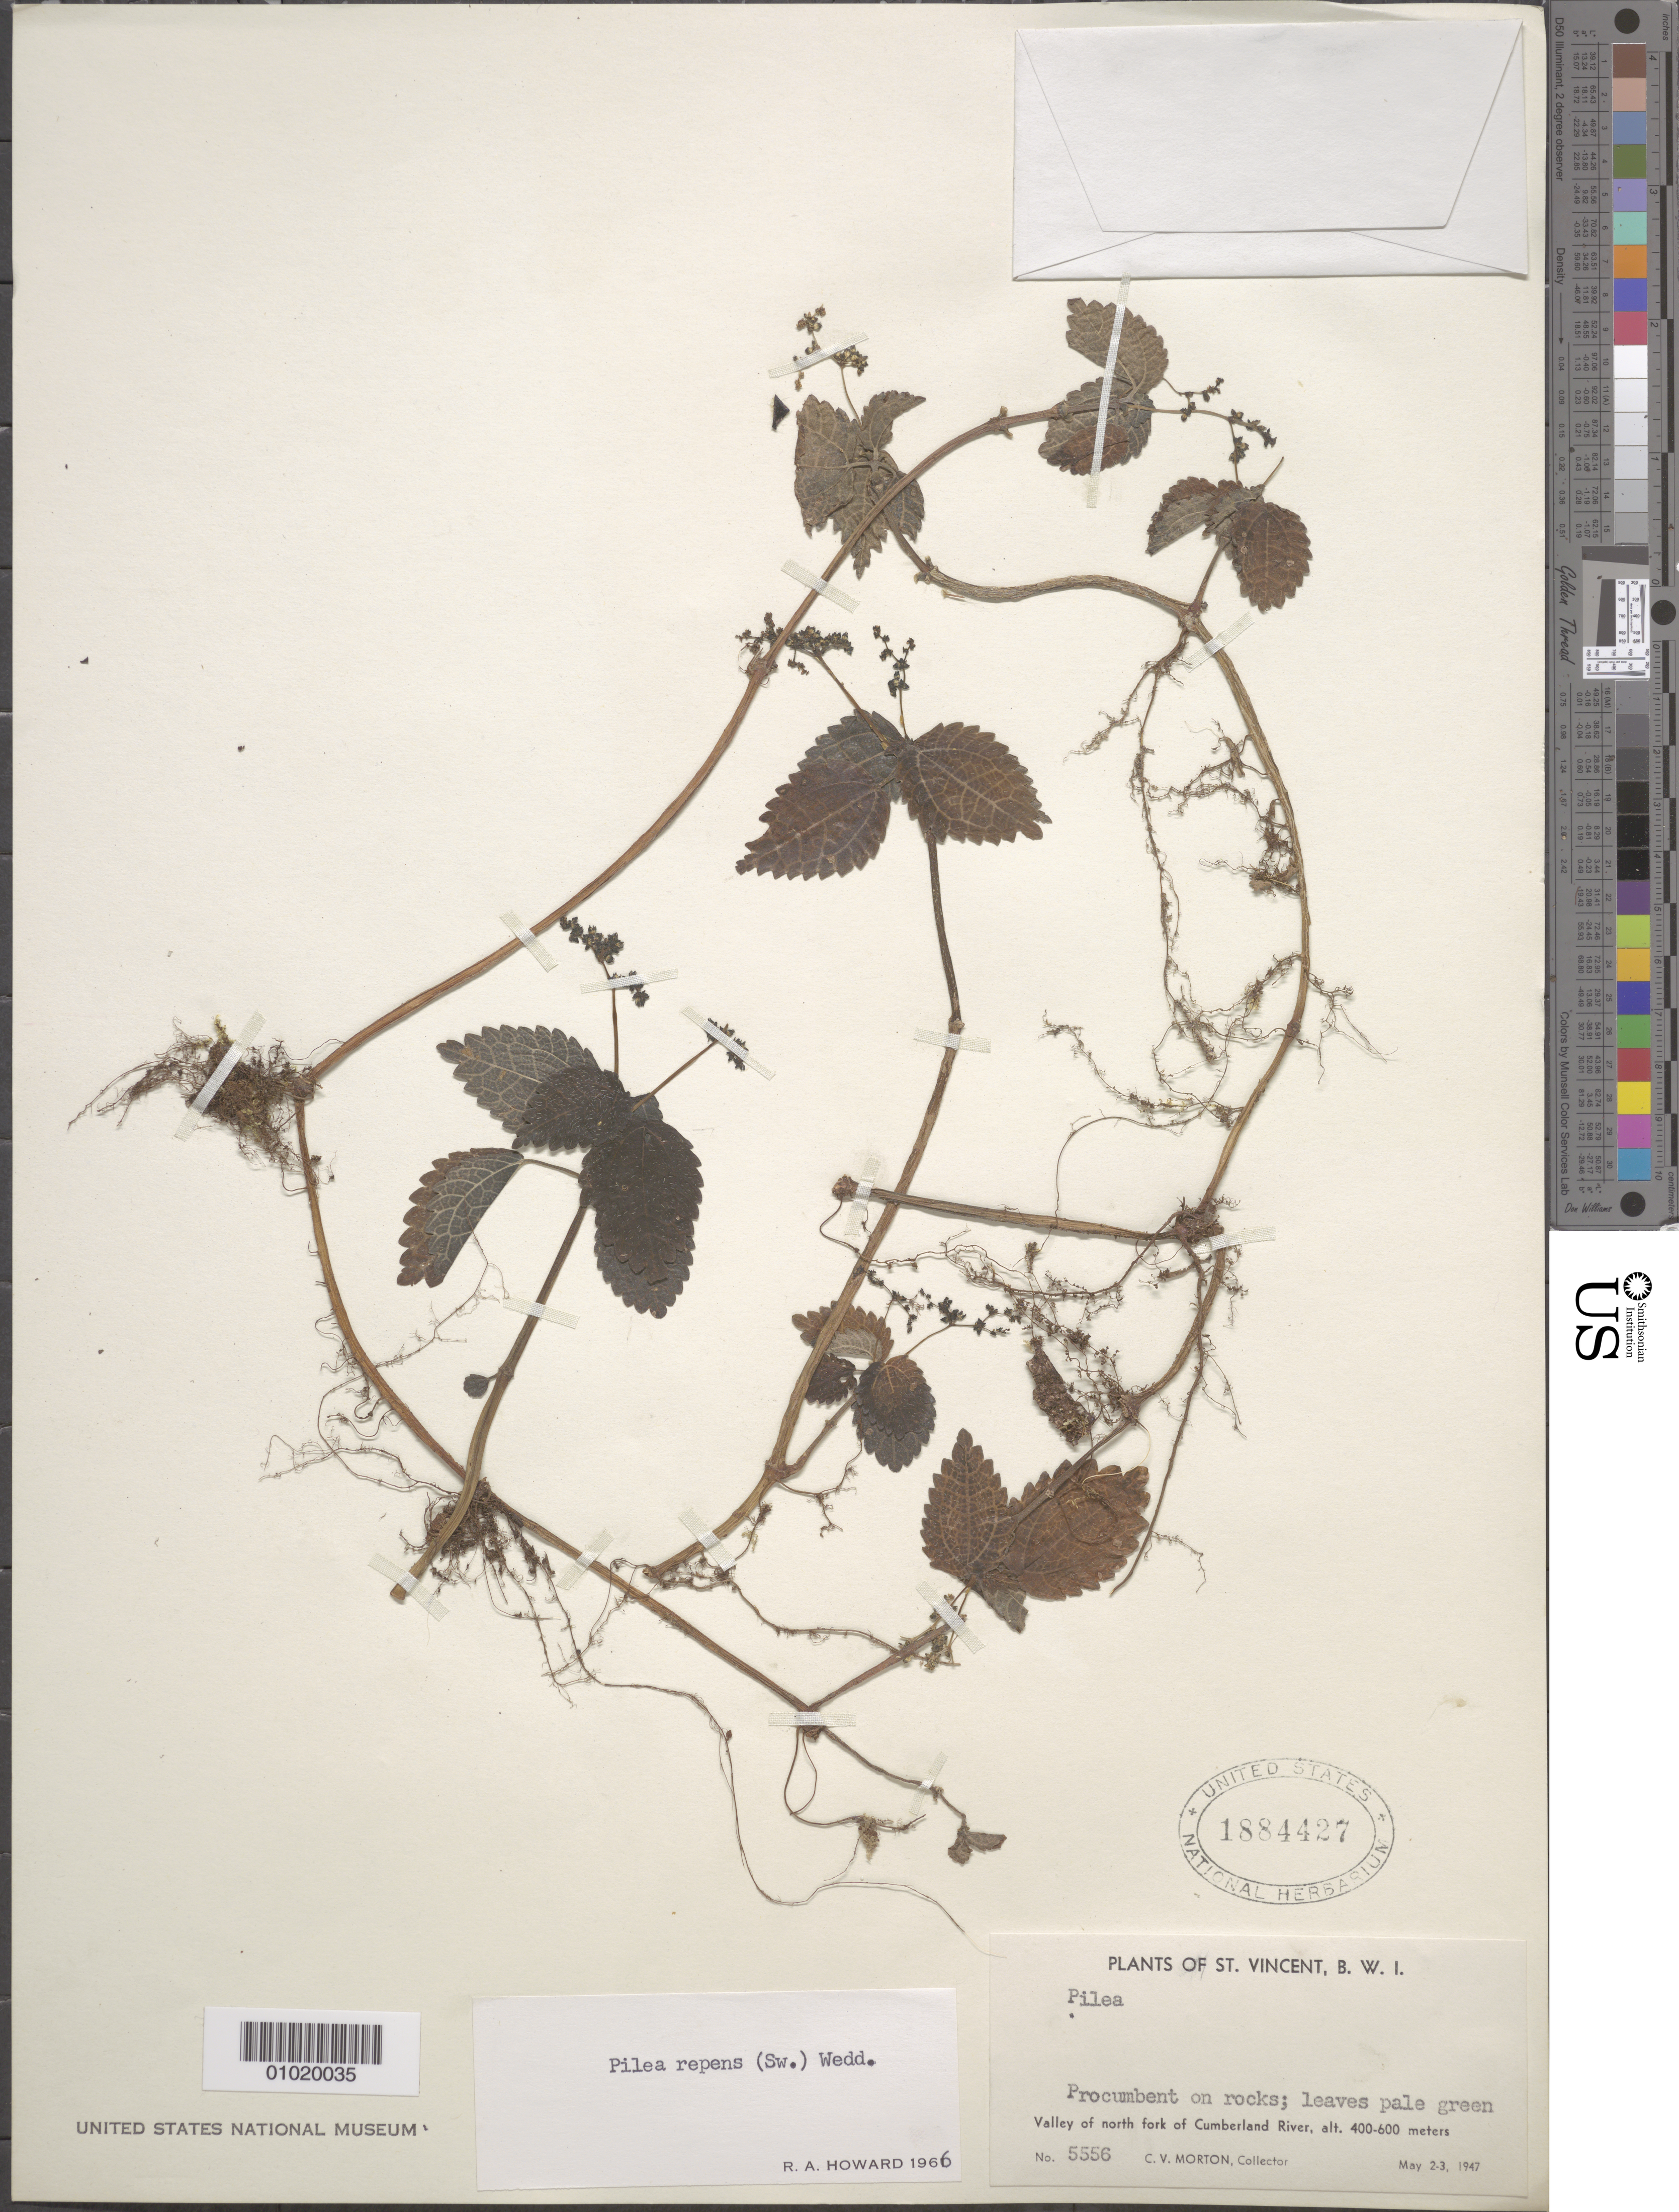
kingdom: Plantae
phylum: Tracheophyta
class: Magnoliopsida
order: Rosales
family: Urticaceae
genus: Pilea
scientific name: Pilea repens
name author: (Sw.) Wedd.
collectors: C. V. Morton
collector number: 5556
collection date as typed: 02 May 1947 and 03 May 1947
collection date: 1947-05-02,1947-05-03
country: St. Vincent - Grenadines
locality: Valley of north fork of Cumberland River.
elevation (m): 400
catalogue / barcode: US 1884427